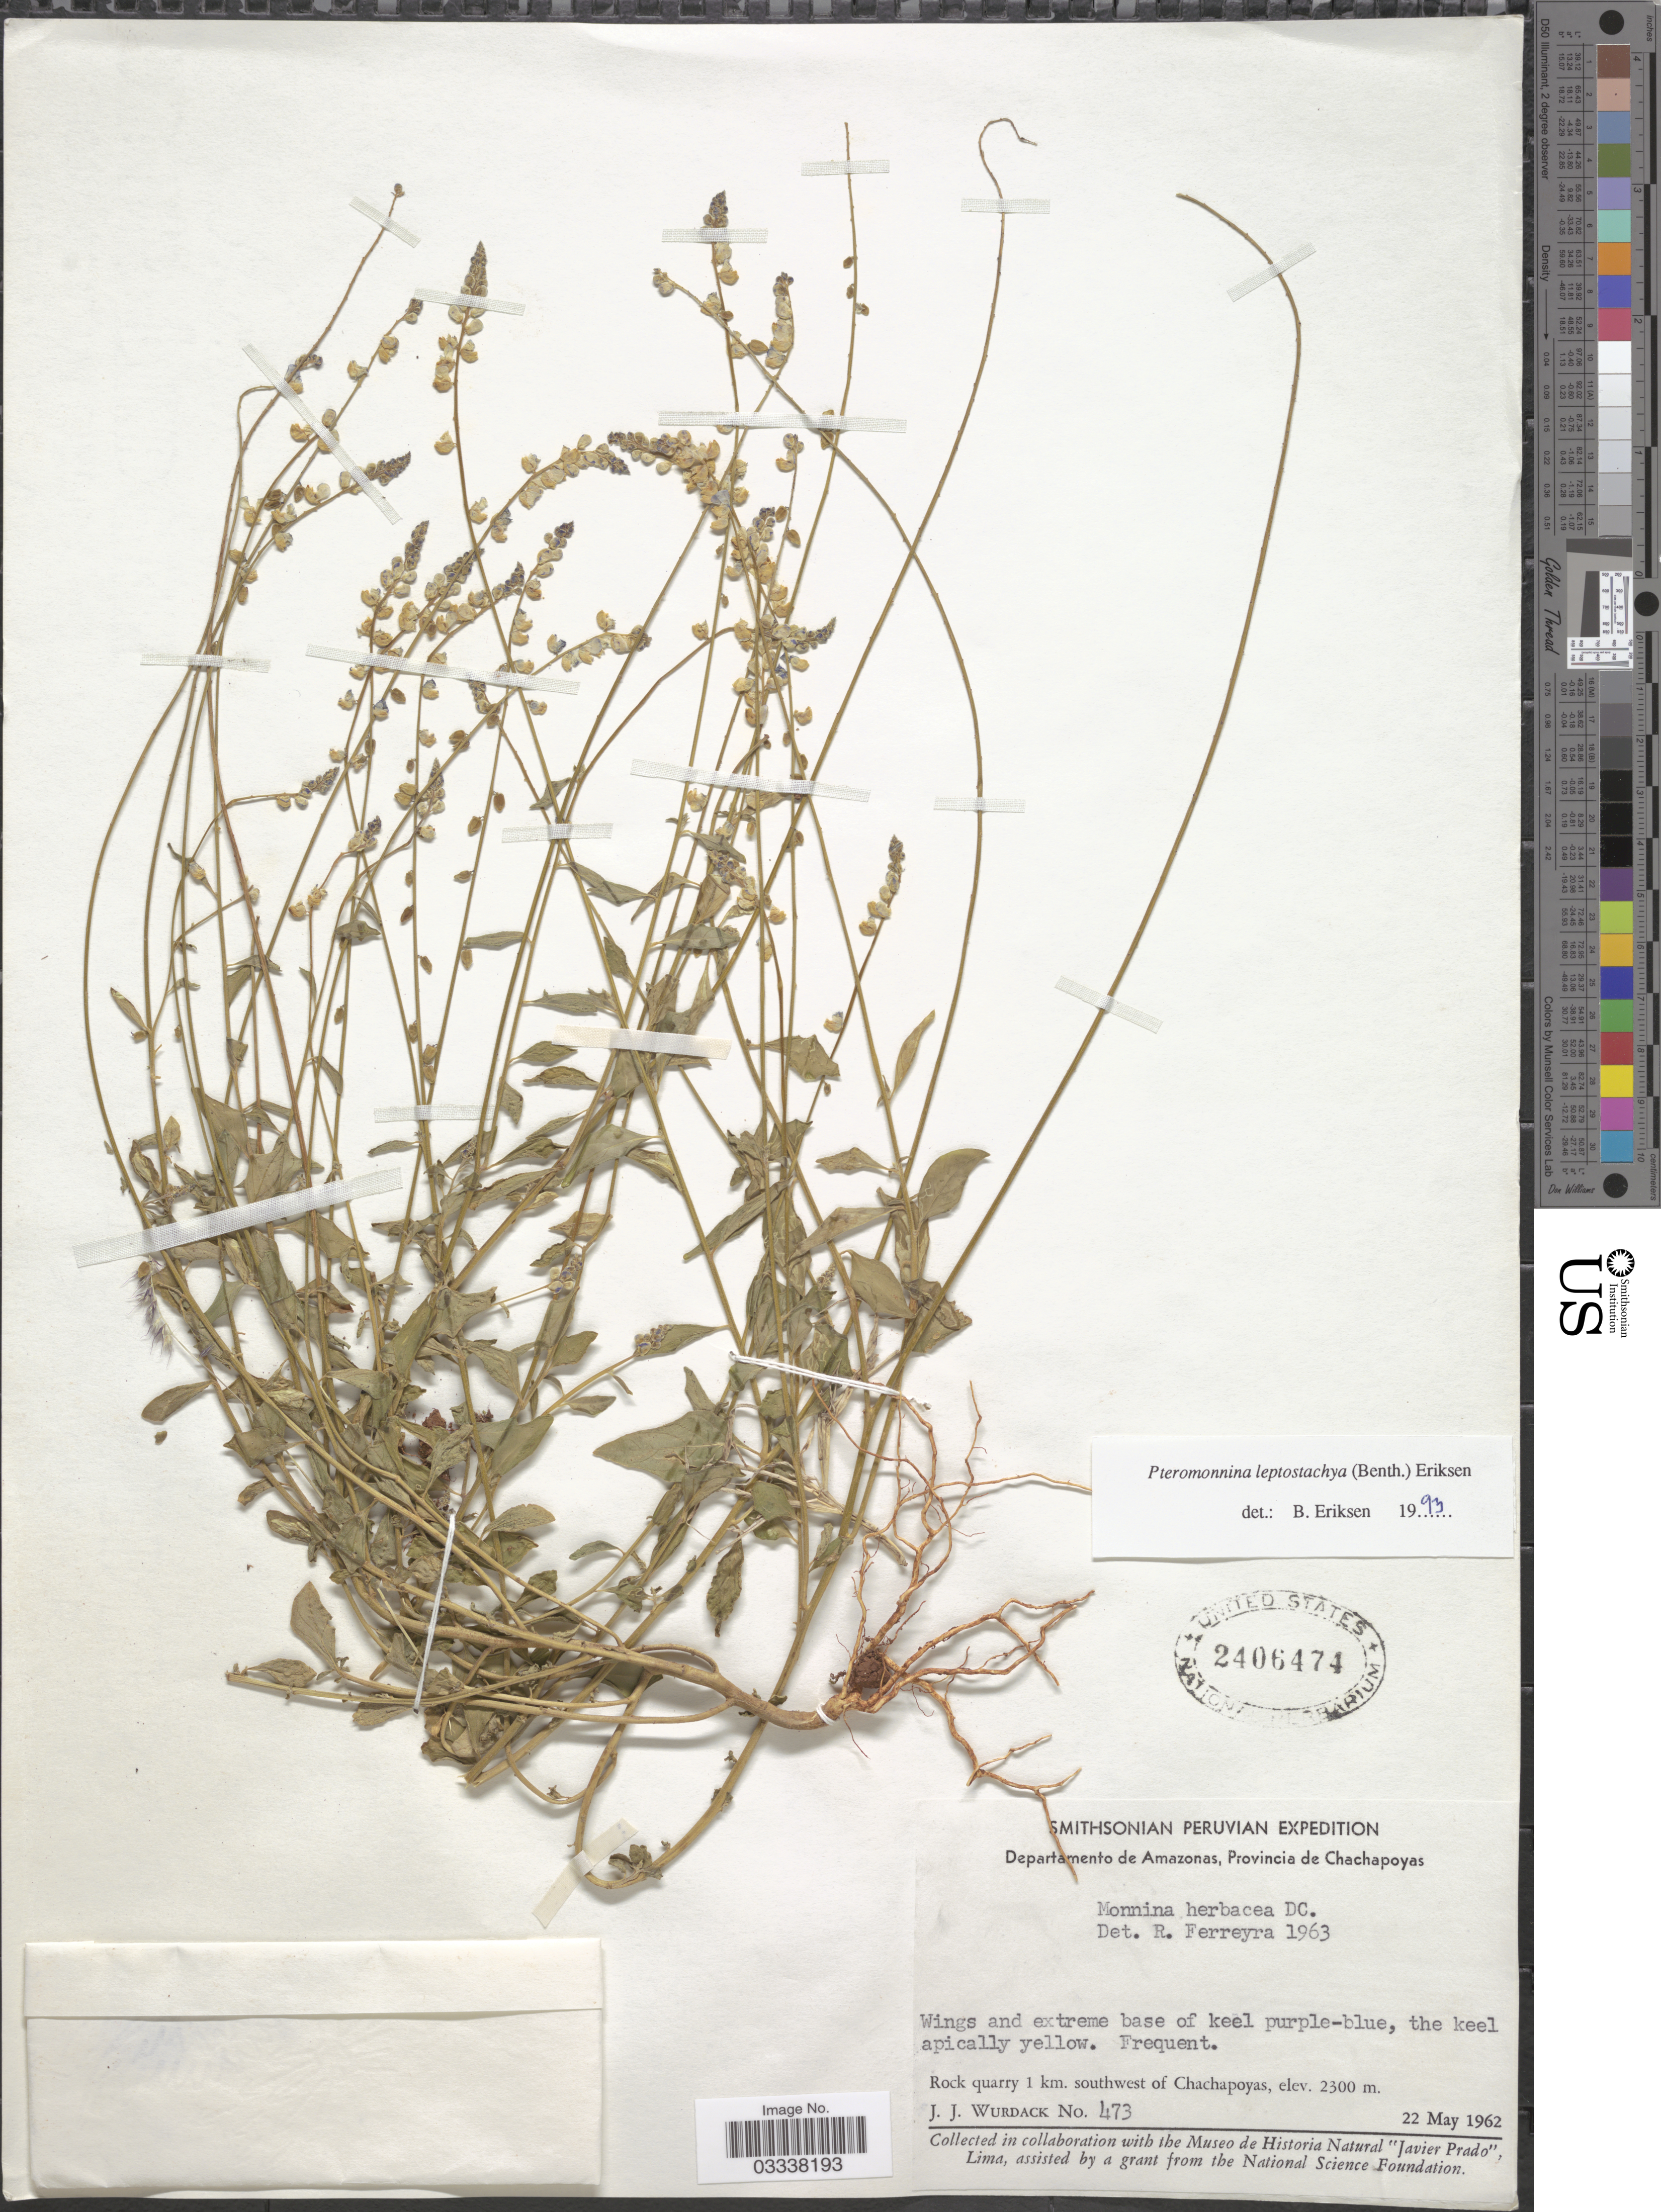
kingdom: Plantae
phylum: Tracheophyta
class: Magnoliopsida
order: Fabales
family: Polygalaceae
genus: Monnina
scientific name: Monnina leptostachya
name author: Benth.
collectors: J. J. Wurdack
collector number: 473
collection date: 1962-05-22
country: Peru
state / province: Amazonas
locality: Departamento de Amazonas, Provincia de Chachapoyas. Rocky quarry 1 km. southwest of Chachapoyas.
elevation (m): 2300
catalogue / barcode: US 2406474